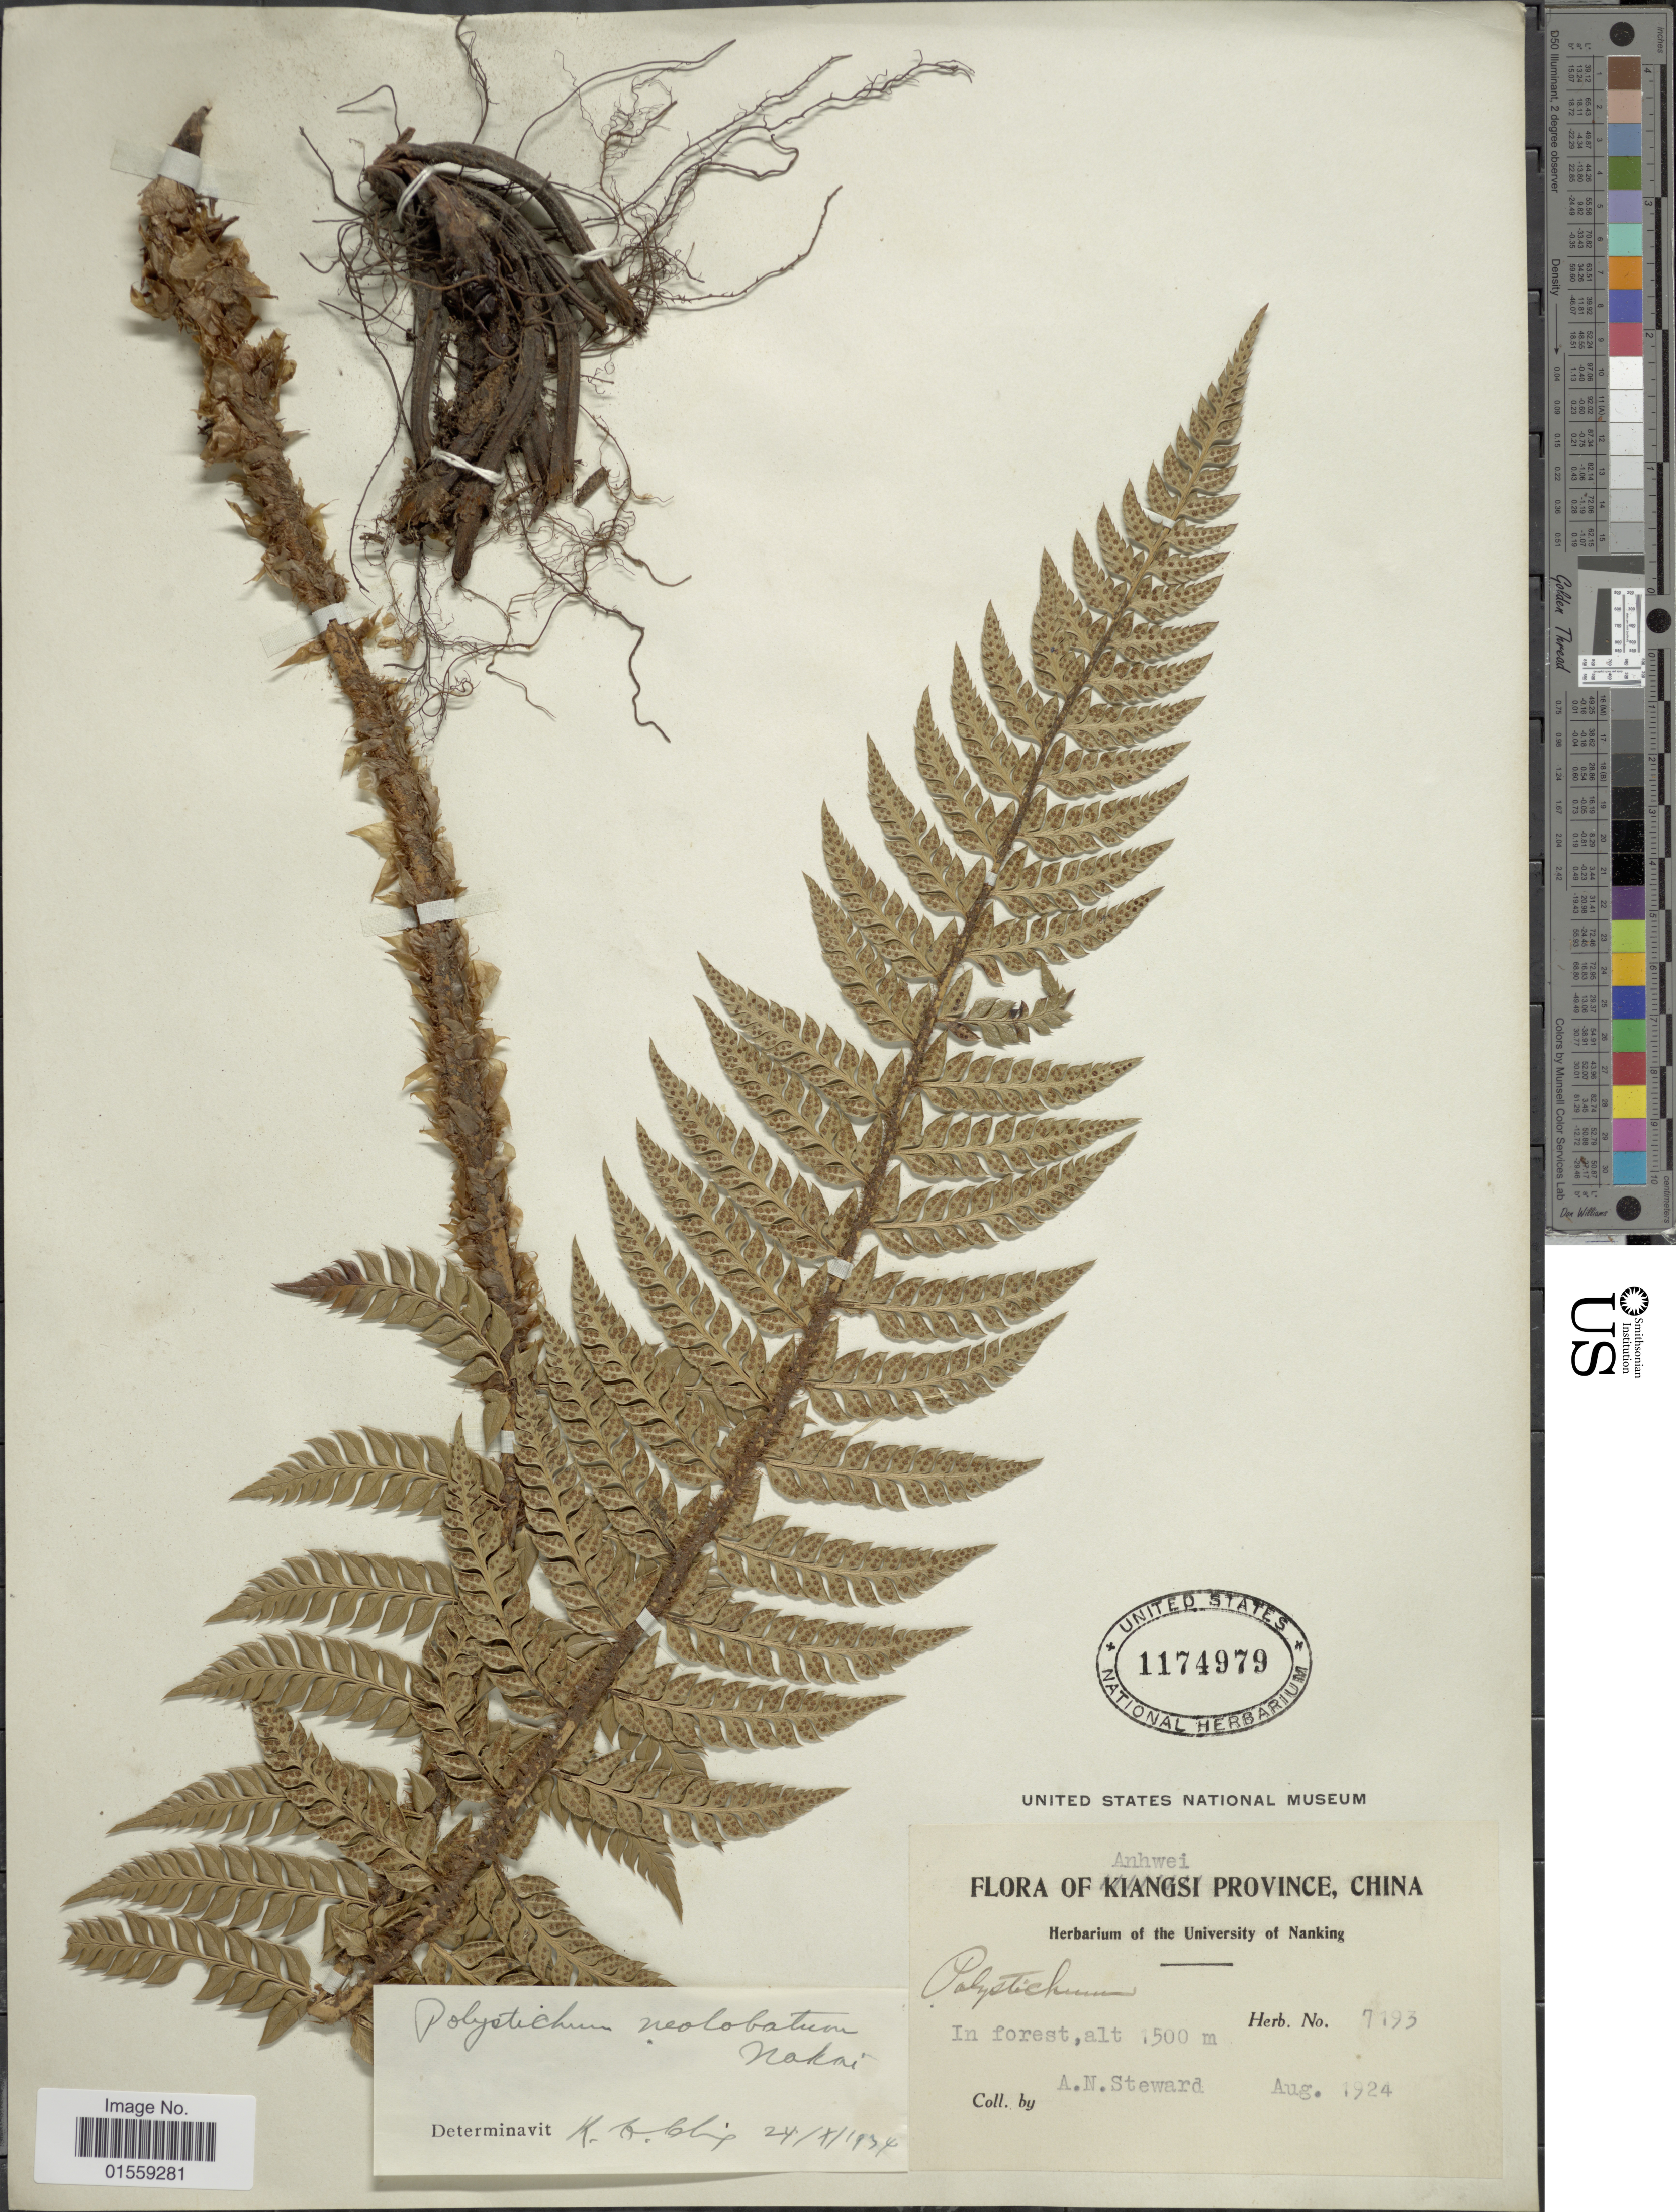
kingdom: Plantae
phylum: Tracheophyta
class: Polypodiopsida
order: Polypodiales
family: Dryopteridaceae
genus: Polystichum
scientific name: Polystichum neolobatum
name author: Nakai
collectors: A. N. Steward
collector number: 7193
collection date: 1924-08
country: China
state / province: Anhui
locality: Anhwei Province, China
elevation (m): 1500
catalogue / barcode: US 1174979